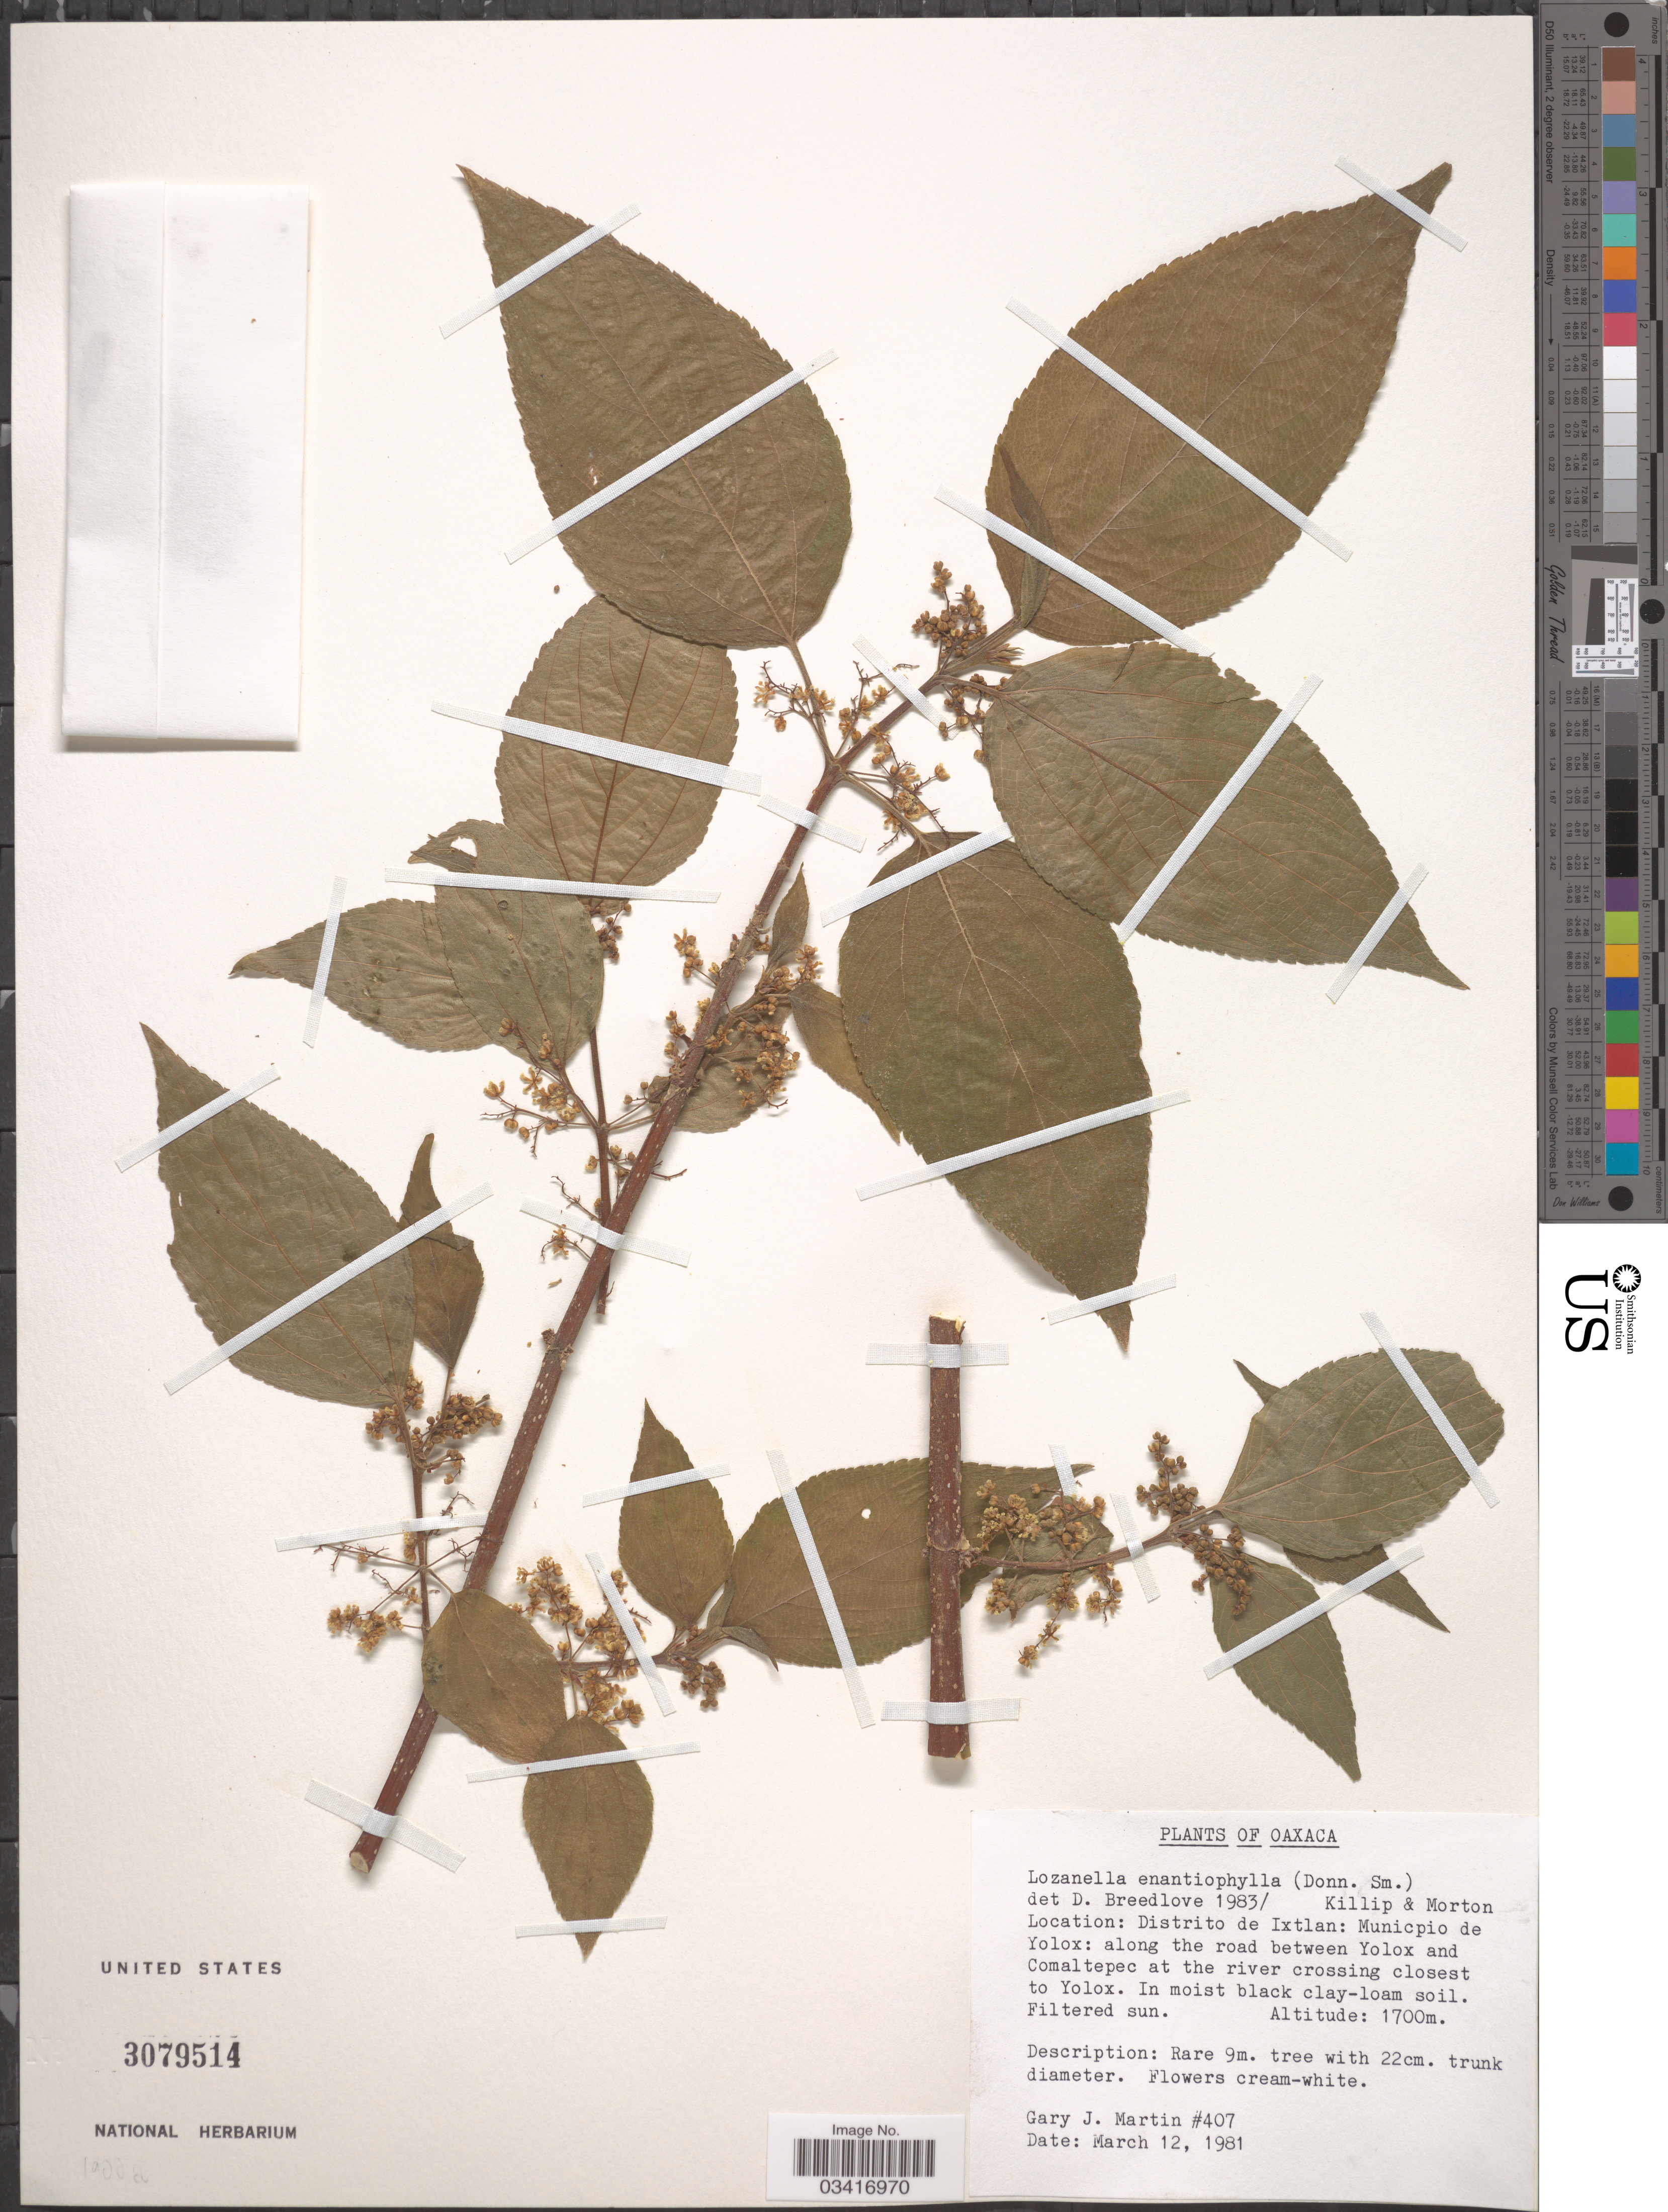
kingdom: Plantae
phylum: Tracheophyta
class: Magnoliopsida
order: Rosales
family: Cannabaceae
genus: Lozanella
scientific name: Lozanella enantiophylla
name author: (Donn. Sm.) Killip & C.V. Morton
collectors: G. J. Martin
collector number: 407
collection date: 1981-03-12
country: Mexico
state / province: Oaxaca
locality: Distrito de Ixtlan: Municipio de Yolox: along the road between Yolox and Comaltepec at the river crossing closest to Yolox.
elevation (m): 1700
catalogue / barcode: US 3079514